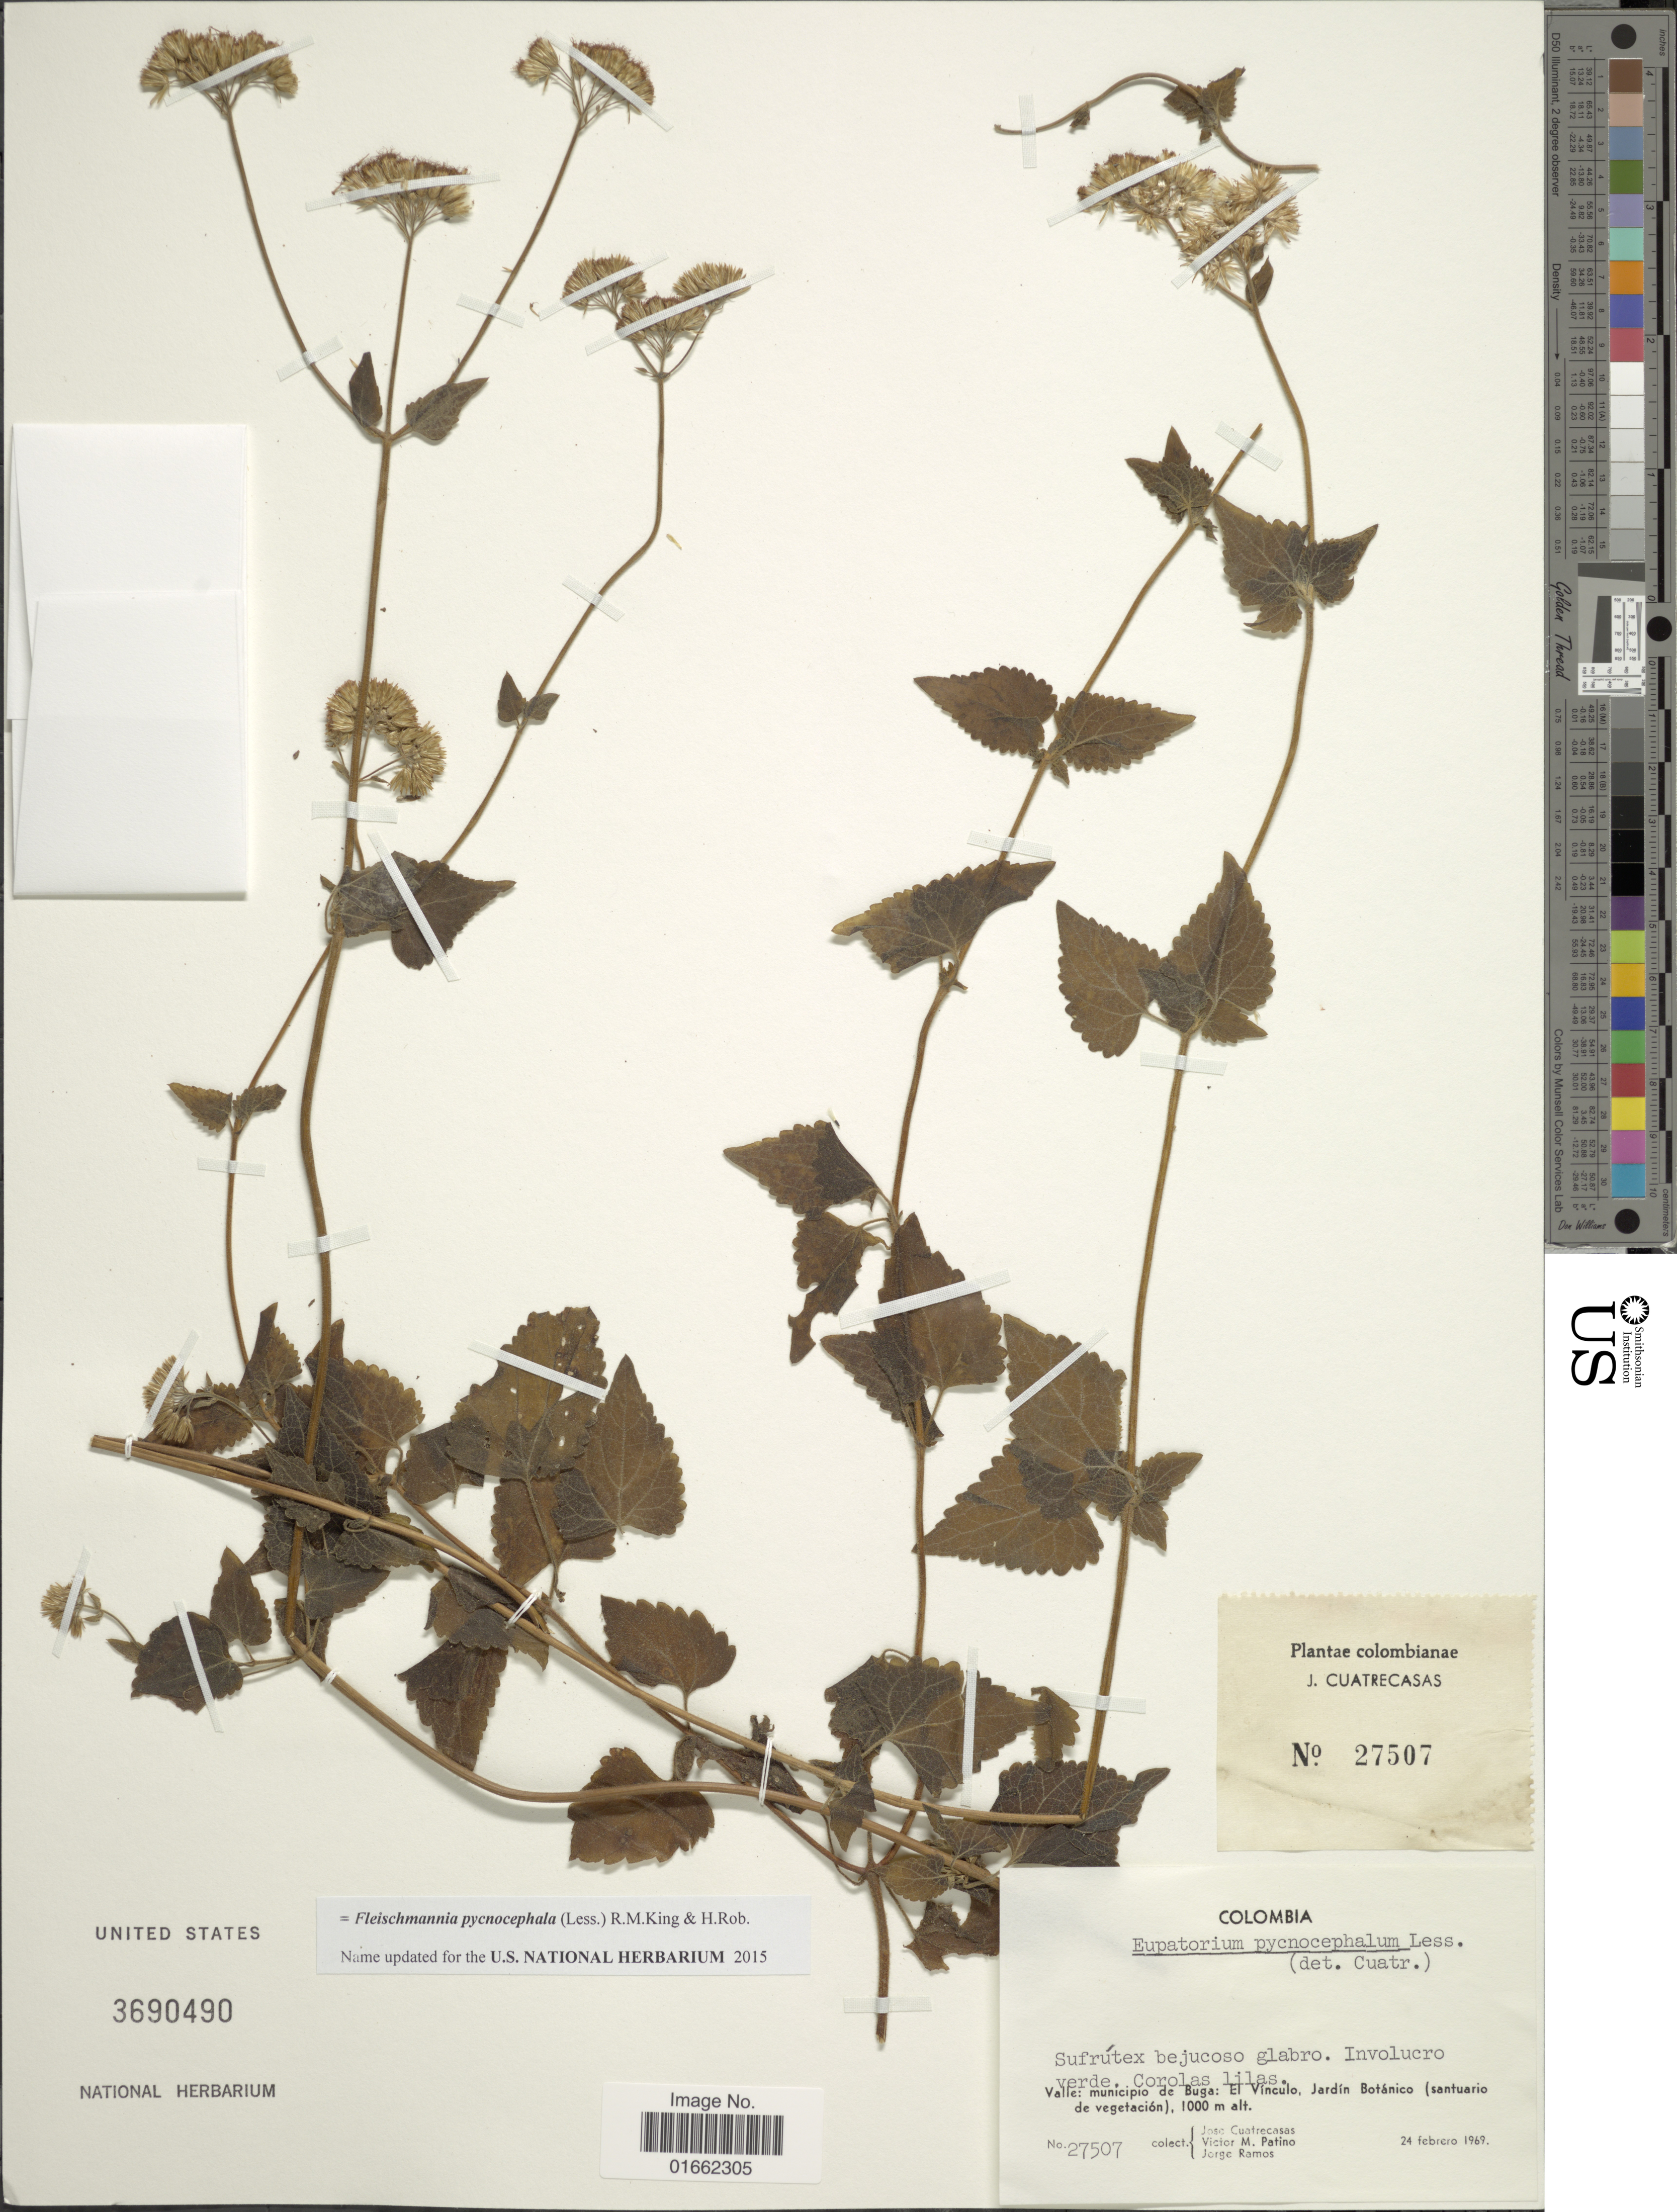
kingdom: Plantae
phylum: Tracheophyta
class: Magnoliopsida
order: Asterales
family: Asteraceae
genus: Fleischmannia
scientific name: Fleischmannia pycnocephala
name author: (Less.) R.M. King & H. Rob.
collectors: J. Cuatrecasas, V. M. Patiño & J. Ramos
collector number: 27507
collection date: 1969-02-24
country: Colombia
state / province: Valle del Cauca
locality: Valle: municipio de Buga: El Vinculo, Jardín Botánico (sanctuario de vegetación)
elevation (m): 1000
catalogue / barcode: US 3690490